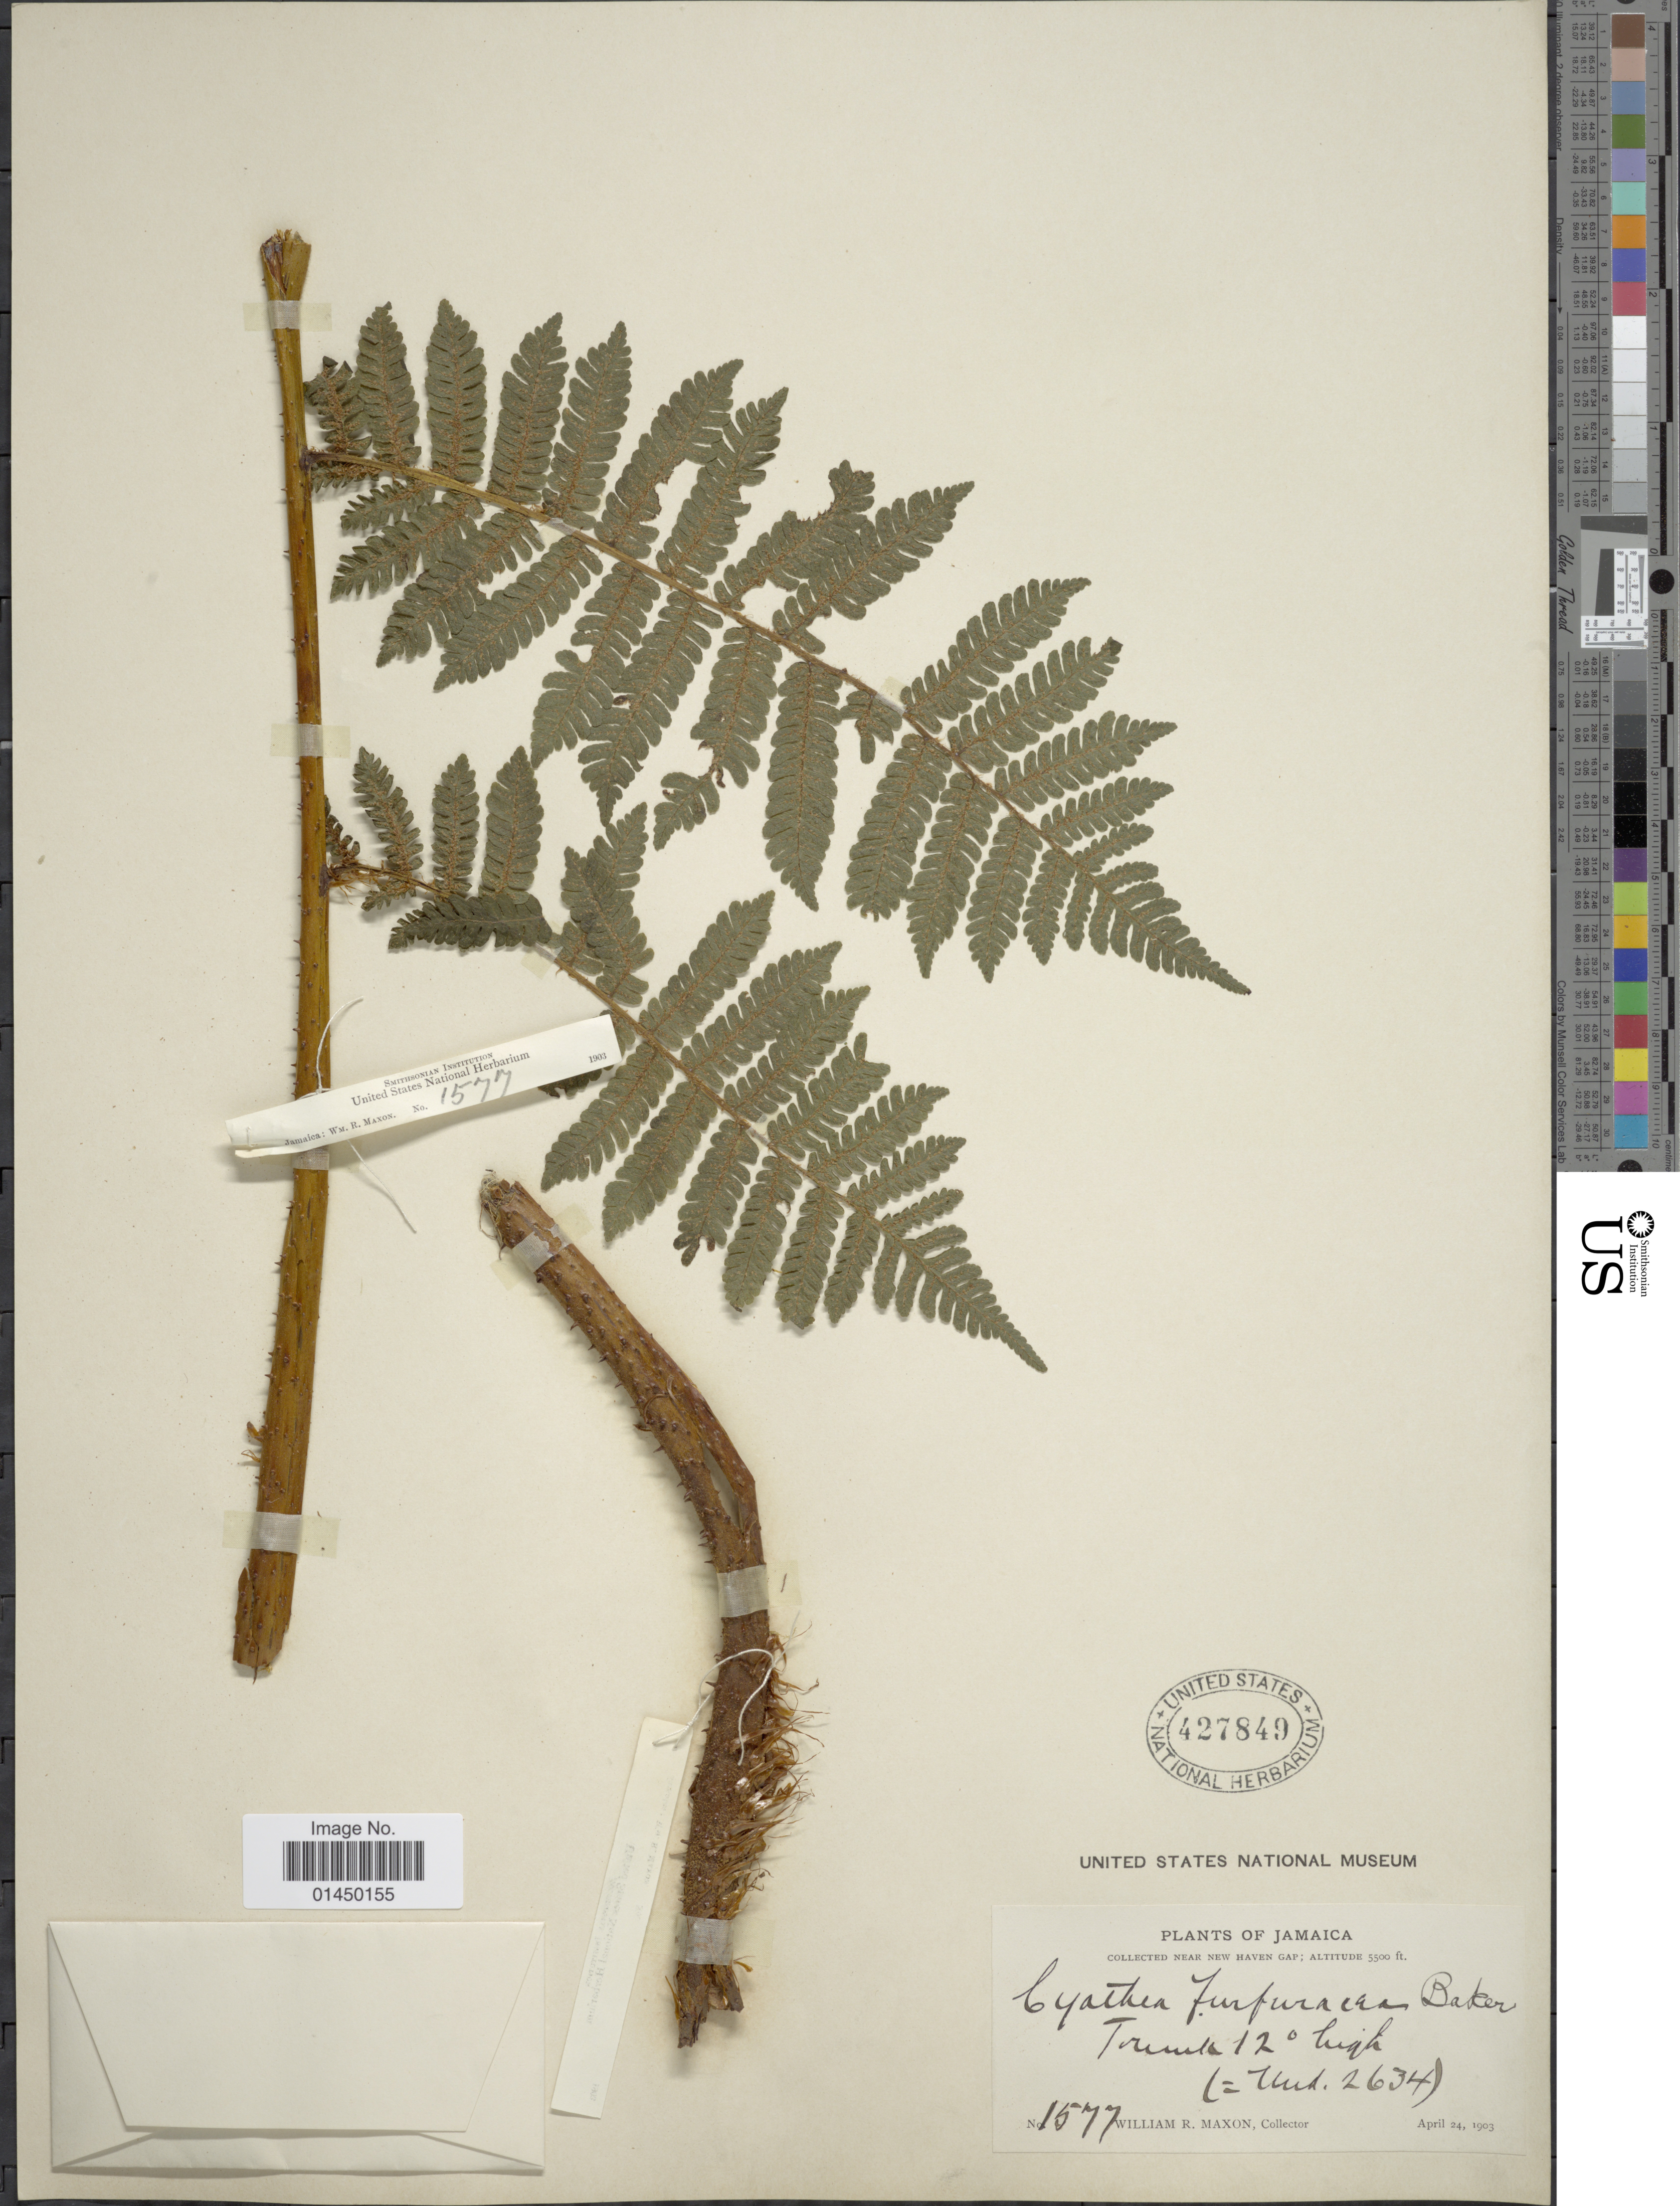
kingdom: Plantae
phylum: Tracheophyta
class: Polypodiopsida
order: Cyatheales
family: Cyatheaceae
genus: Cyathea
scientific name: Cyathea furfuracea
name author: Christ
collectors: W. R. Maxon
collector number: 1577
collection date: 1903-04-24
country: Jamaica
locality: Near New Haven Gap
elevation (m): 1676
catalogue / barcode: US 427849